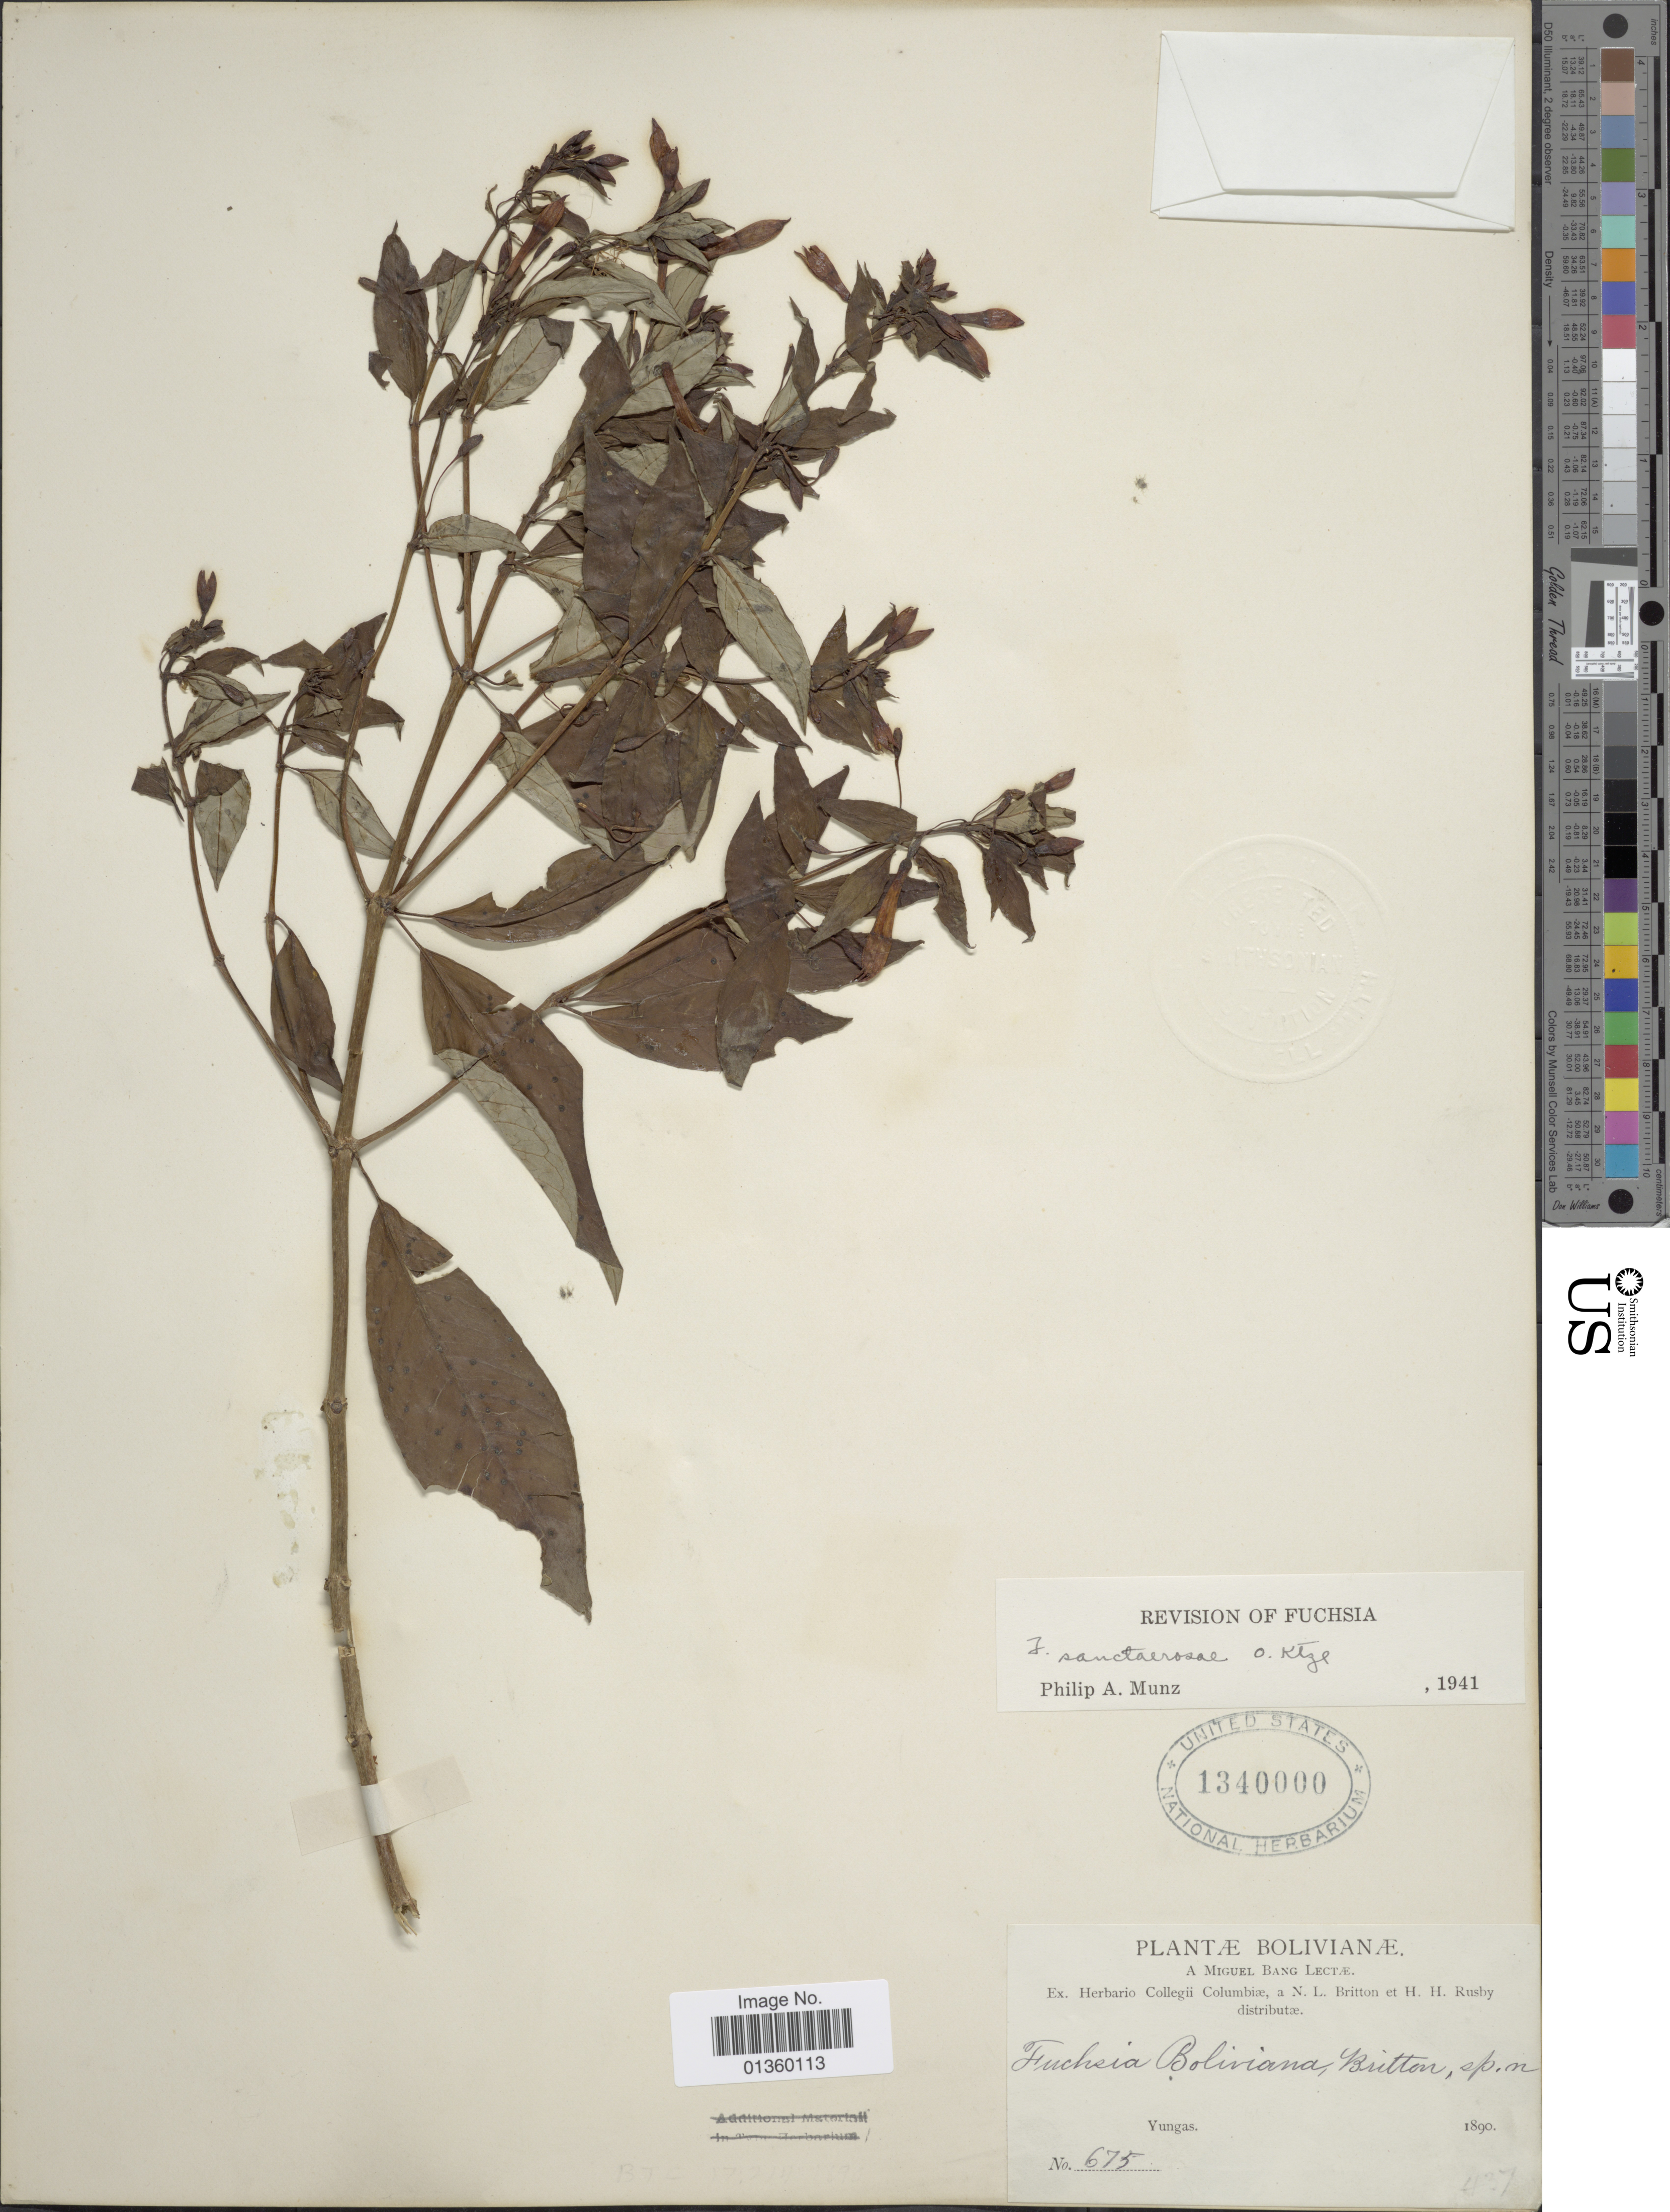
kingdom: Plantae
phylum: Tracheophyta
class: Magnoliopsida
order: Myrtales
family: Onagraceae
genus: Fuchsia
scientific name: Fuchsia sanctae-rosae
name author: Kuntze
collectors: M. Bang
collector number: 675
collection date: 1890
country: Bolivia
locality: Yungas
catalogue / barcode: US 1340000